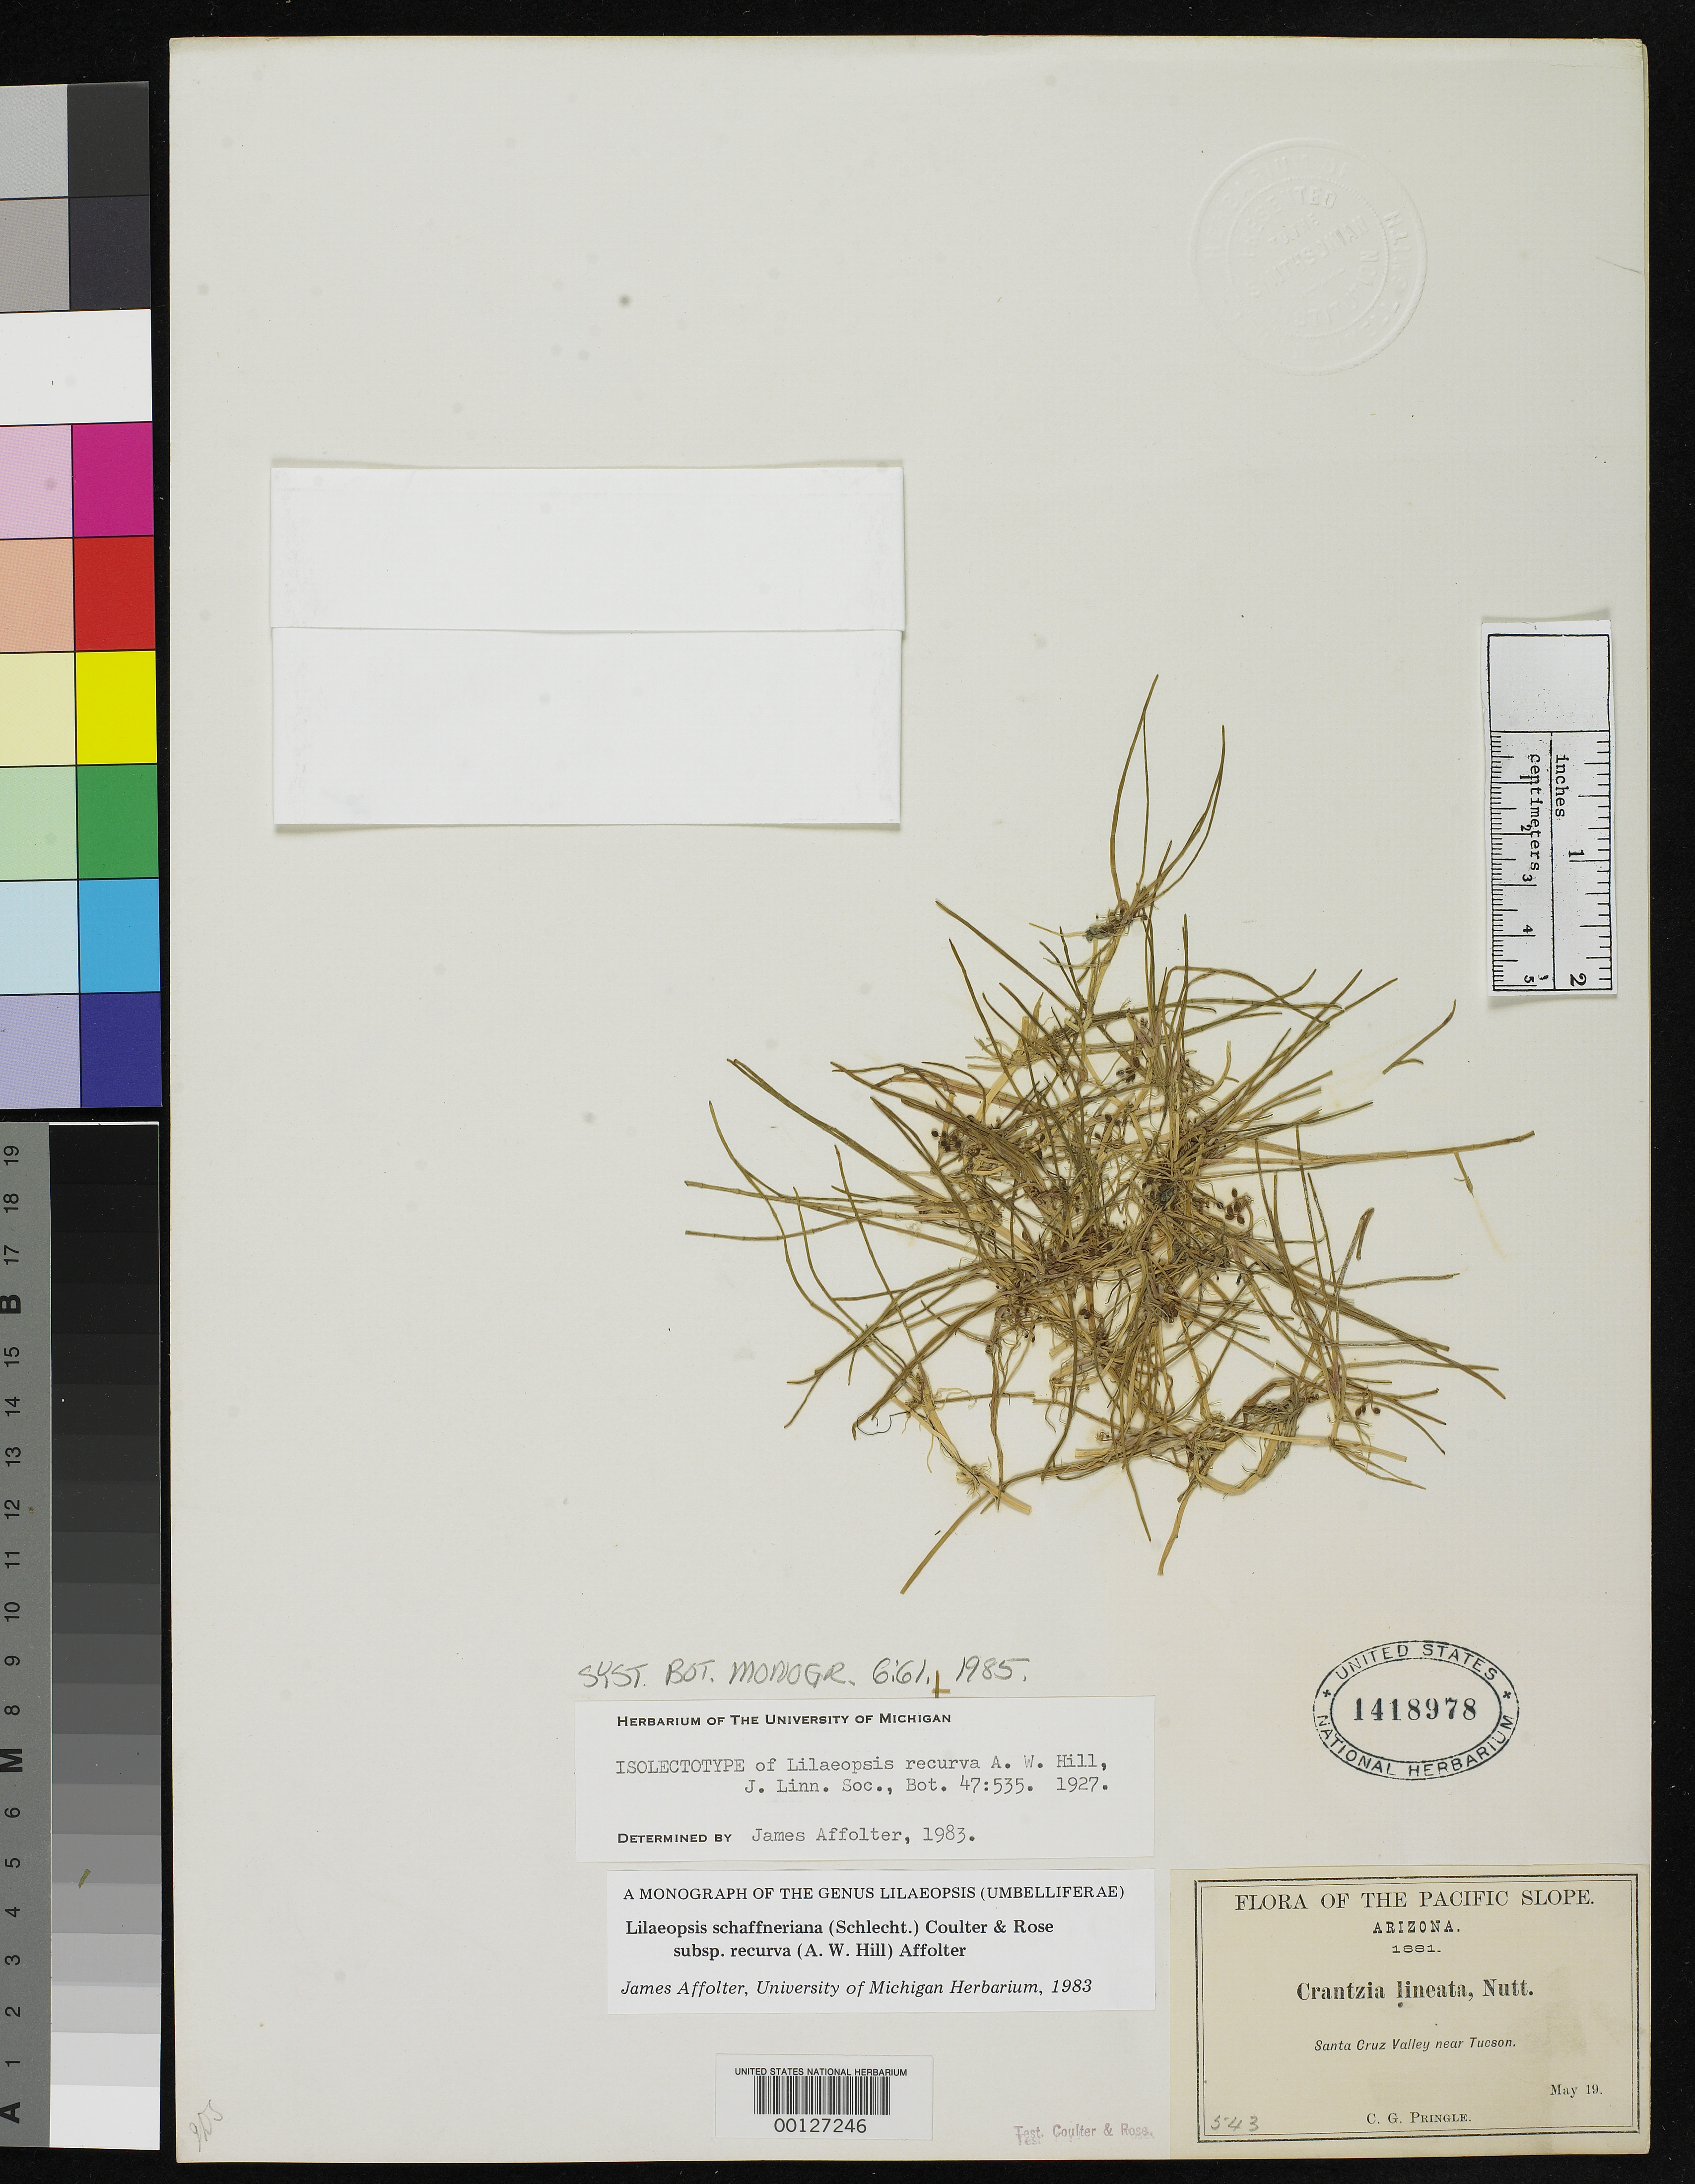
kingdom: Plantae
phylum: Tracheophyta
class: Magnoliopsida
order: Apiales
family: Apiaceae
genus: Lilaeopsis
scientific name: Lilaeopsis recurva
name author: A.W. Hill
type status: Isolectotype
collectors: C. G. Pringle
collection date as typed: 19 May 1881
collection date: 1881-05-19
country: United States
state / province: Arizona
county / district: Pima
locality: Santa Cruz Valley near Tucson.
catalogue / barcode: US 1418978